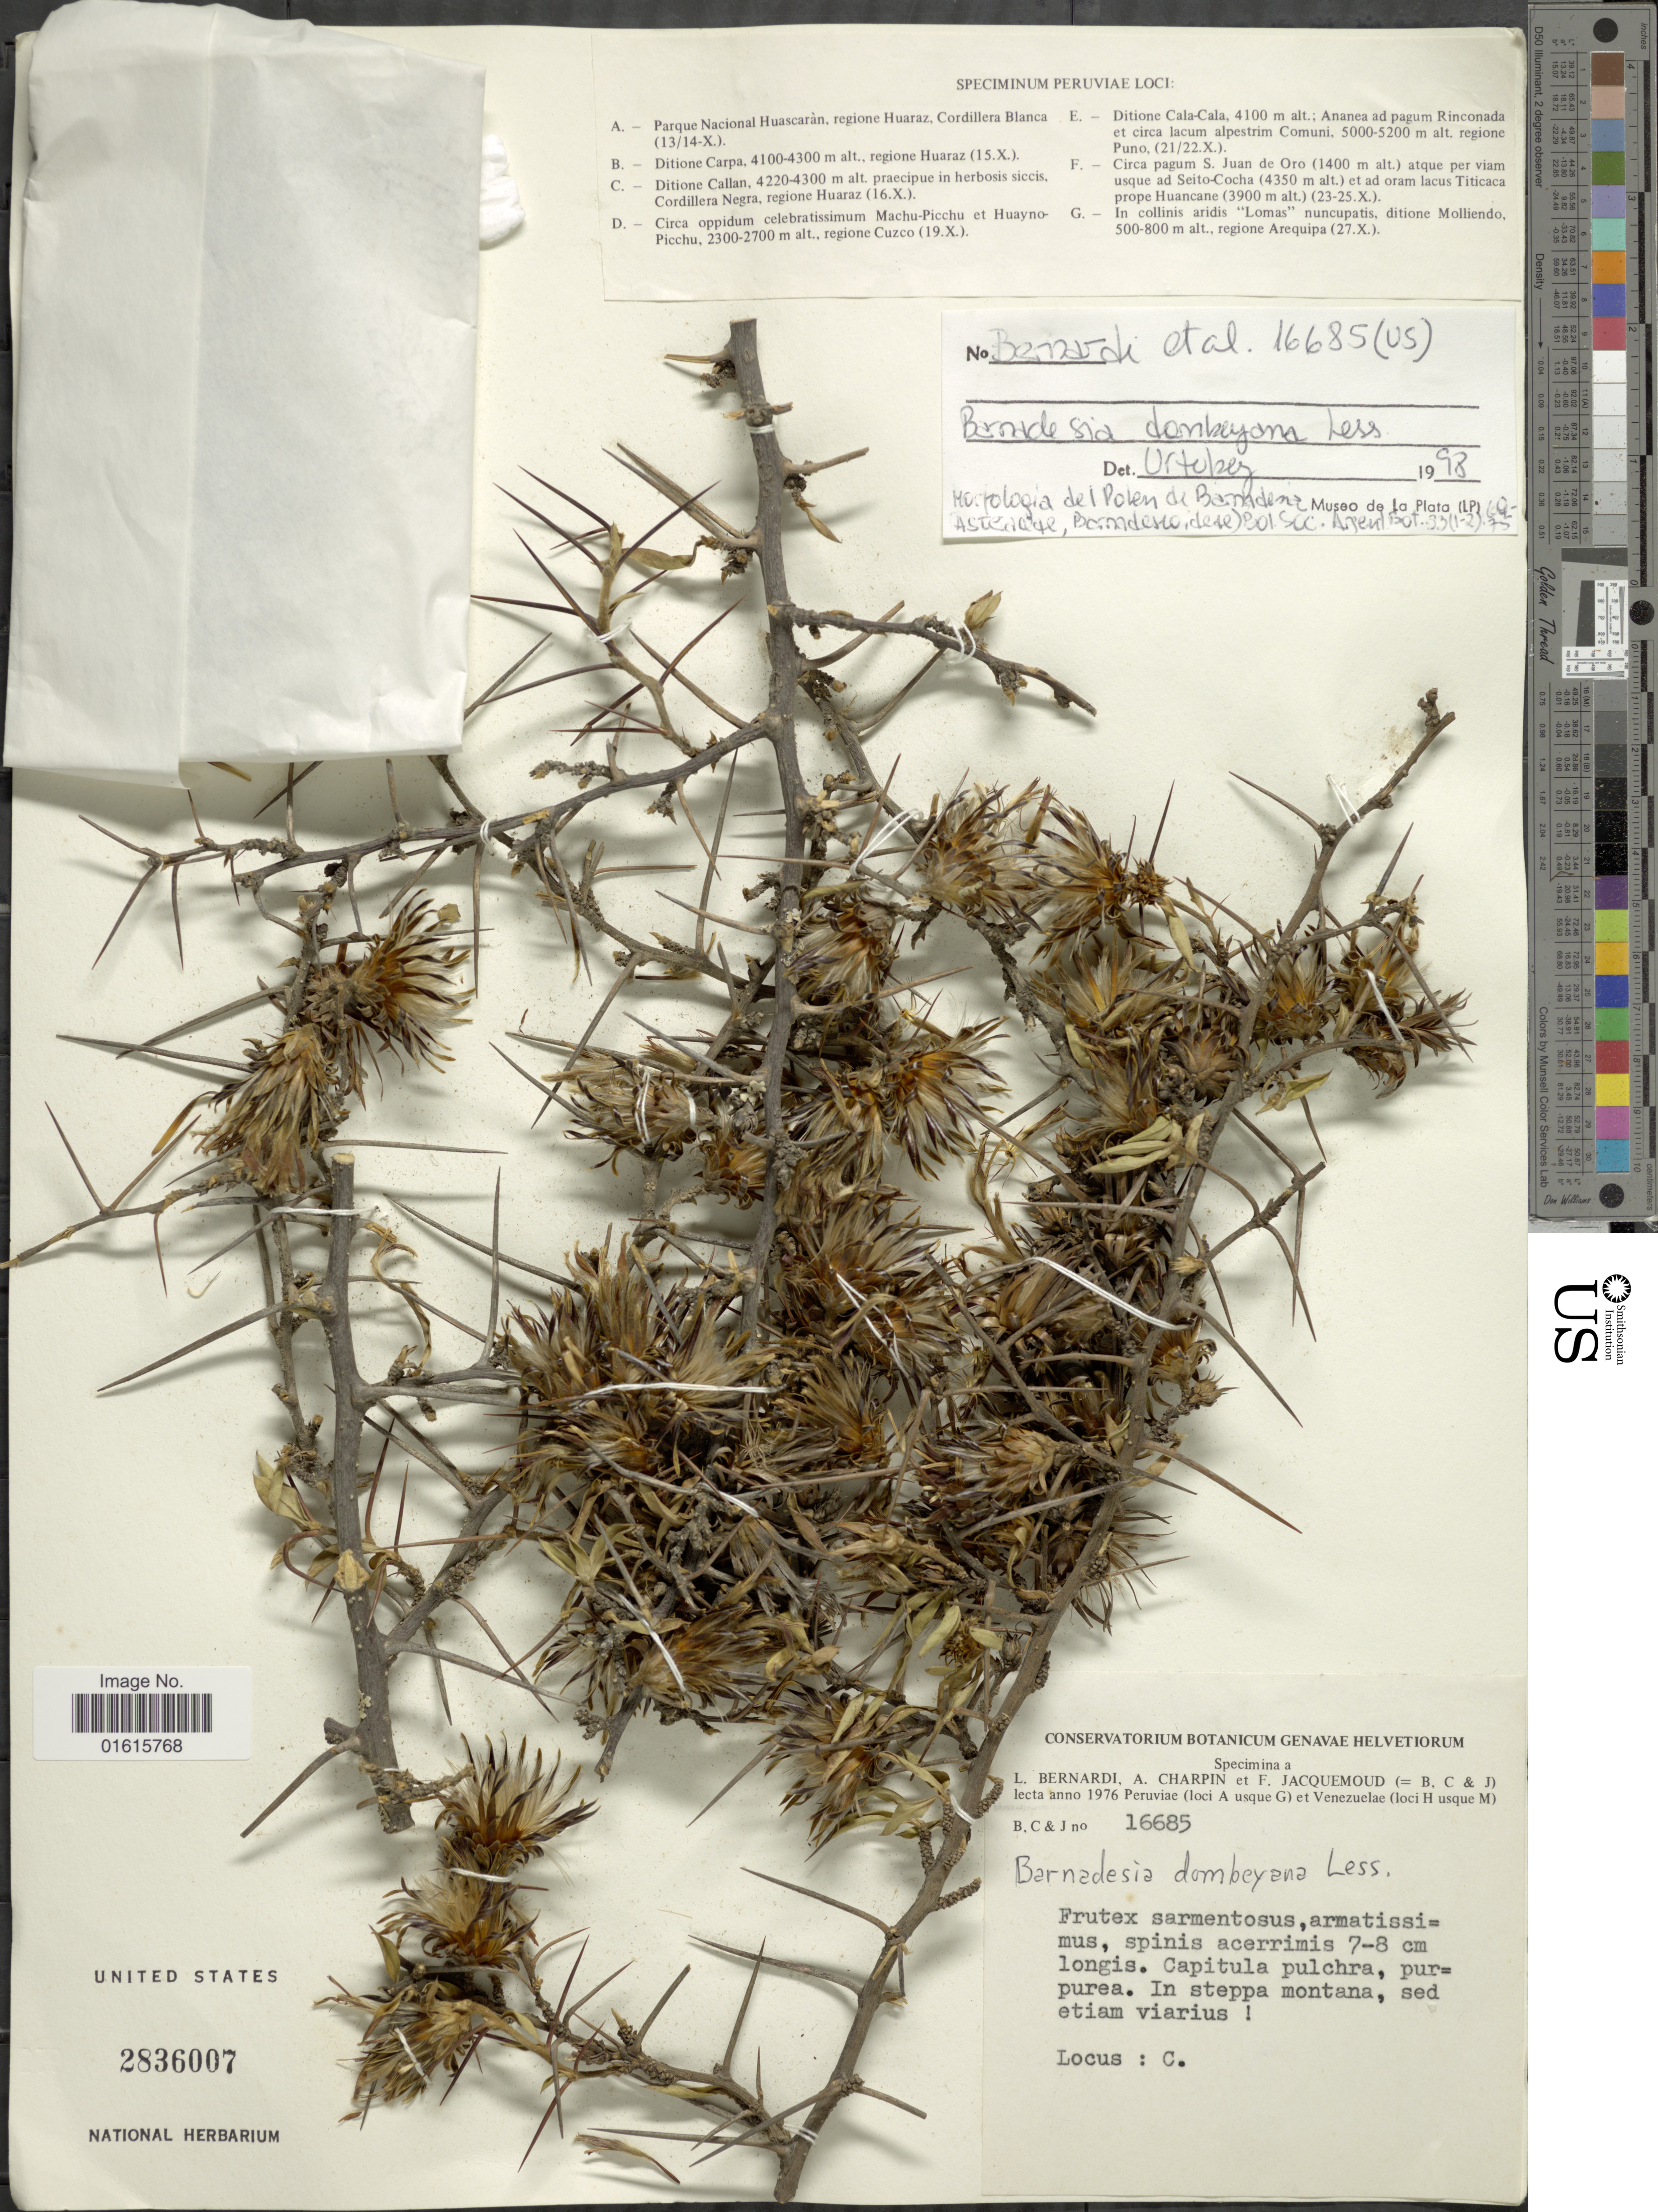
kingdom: Plantae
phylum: Tracheophyta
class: Magnoliopsida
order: Asterales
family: Asteraceae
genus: Barnadesia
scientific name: Barnadesia dombeyana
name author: Less.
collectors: L. Bernardi, A. Charpin & F. Jacquemoud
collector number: B, C &J 16685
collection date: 1976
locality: Peruviae et Venozuelae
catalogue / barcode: US 2836007